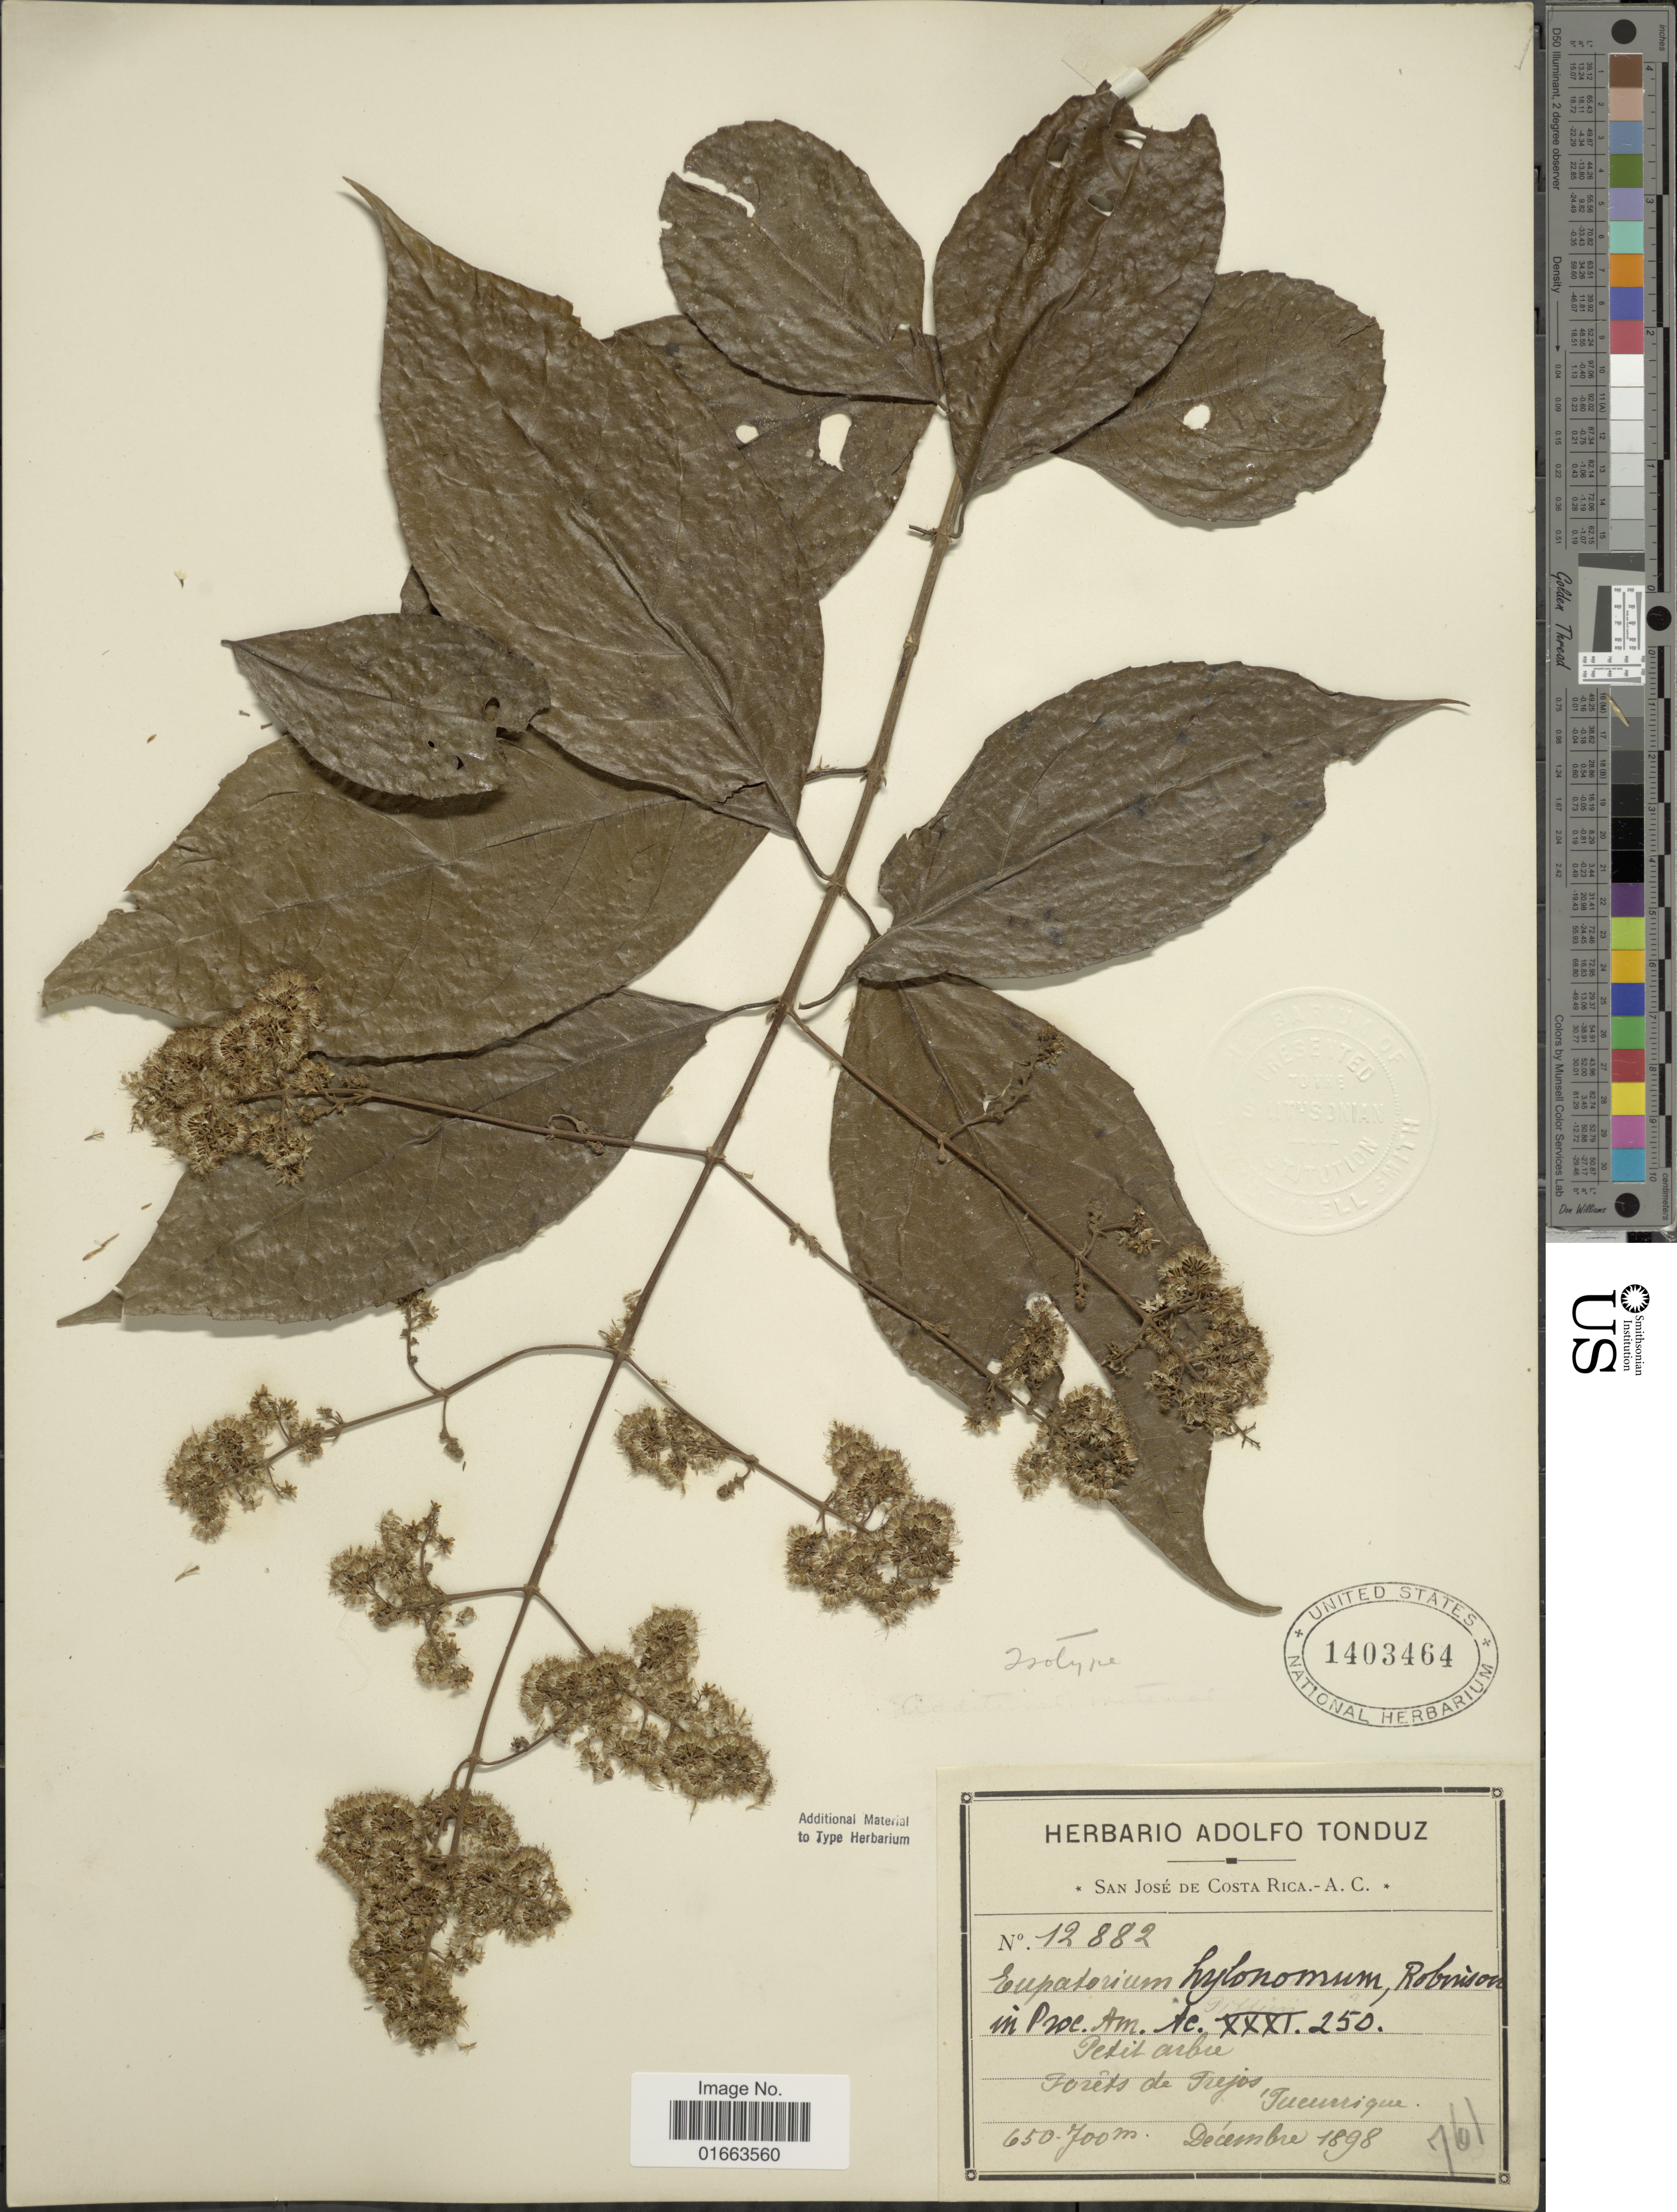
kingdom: Plantae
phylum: Tracheophyta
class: Magnoliopsida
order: Asterales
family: Asteraceae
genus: Koanophyllon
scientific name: Koanophyllon hylonoma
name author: (B.L. Rob.) R.M. King & H. Rob.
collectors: ex Herb. Adolfo Tonduz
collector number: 12882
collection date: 1898-12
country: Costa Rica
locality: Petit Arbre, Forêts de Trejos Tucurrique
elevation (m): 650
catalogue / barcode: US 1403464